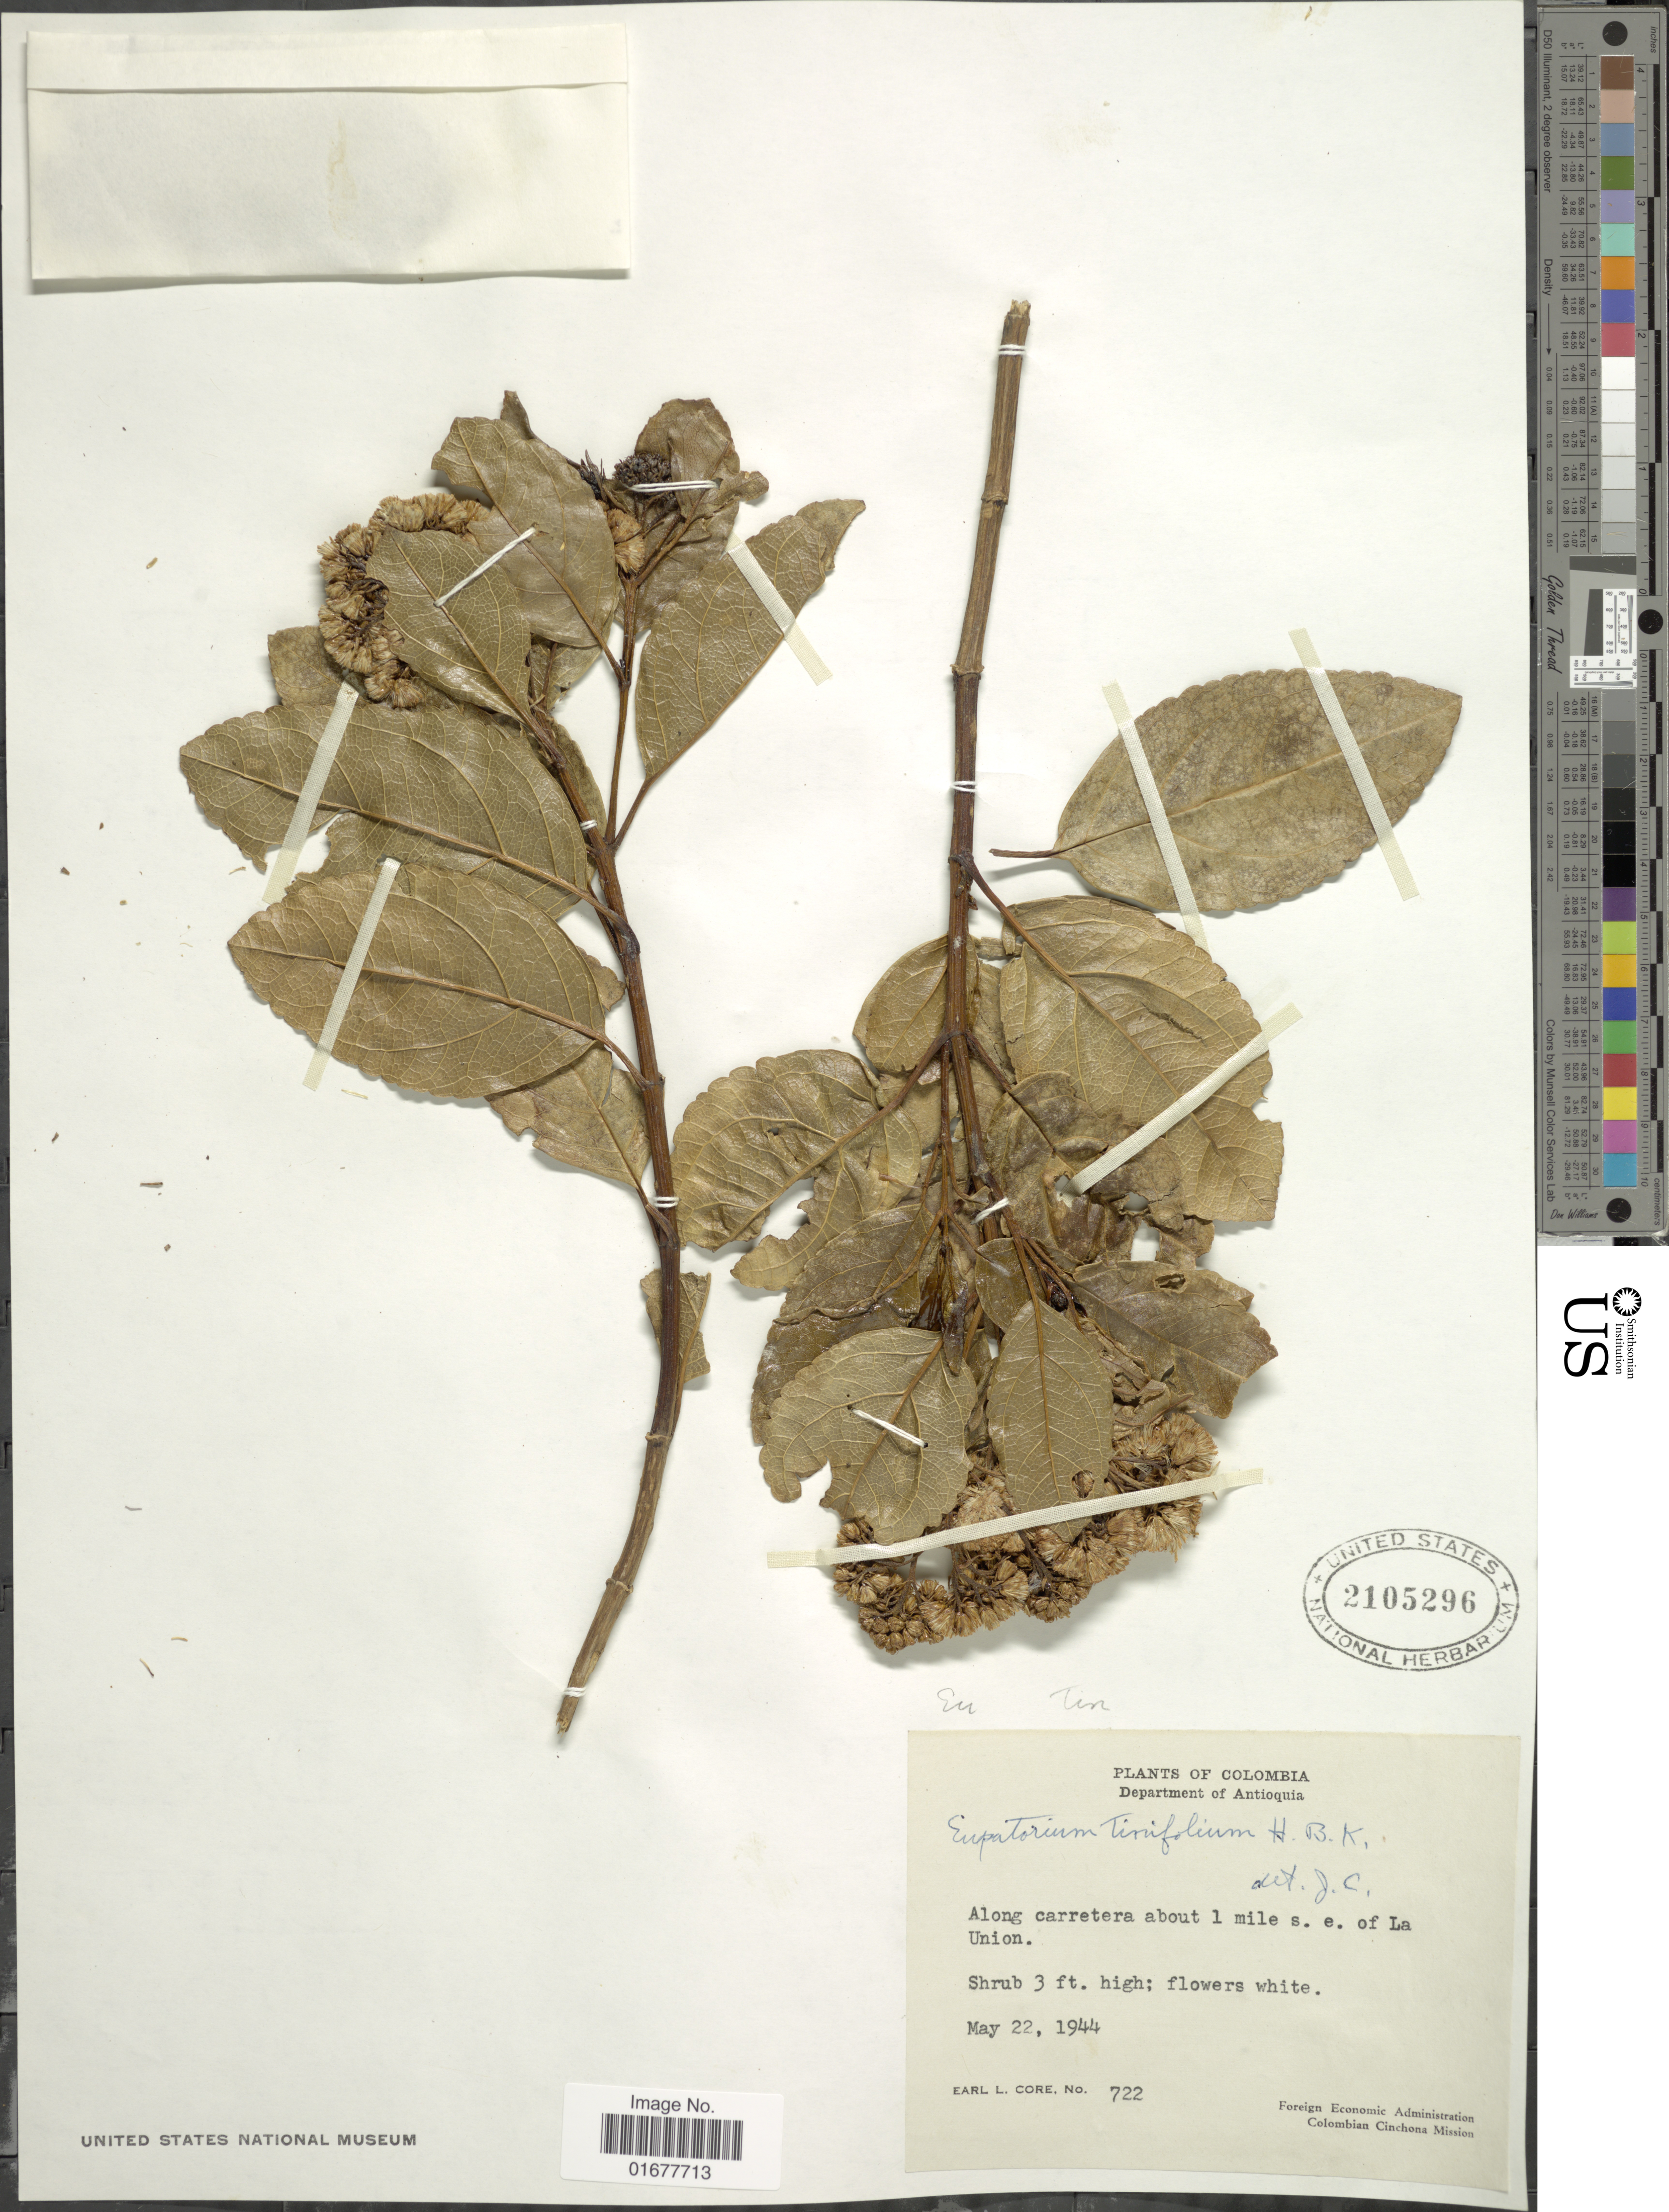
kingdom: Plantae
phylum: Tracheophyta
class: Magnoliopsida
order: Asterales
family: Asteraceae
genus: Ageratina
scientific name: Ageratina tinifolia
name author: (Kunth) R.M. King & H. Rob.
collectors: E. L. Core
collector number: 722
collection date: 1944-05-22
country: Colombia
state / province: Antioquia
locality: Along carretera about 1 mile s. e. of La Union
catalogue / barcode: US 2105296